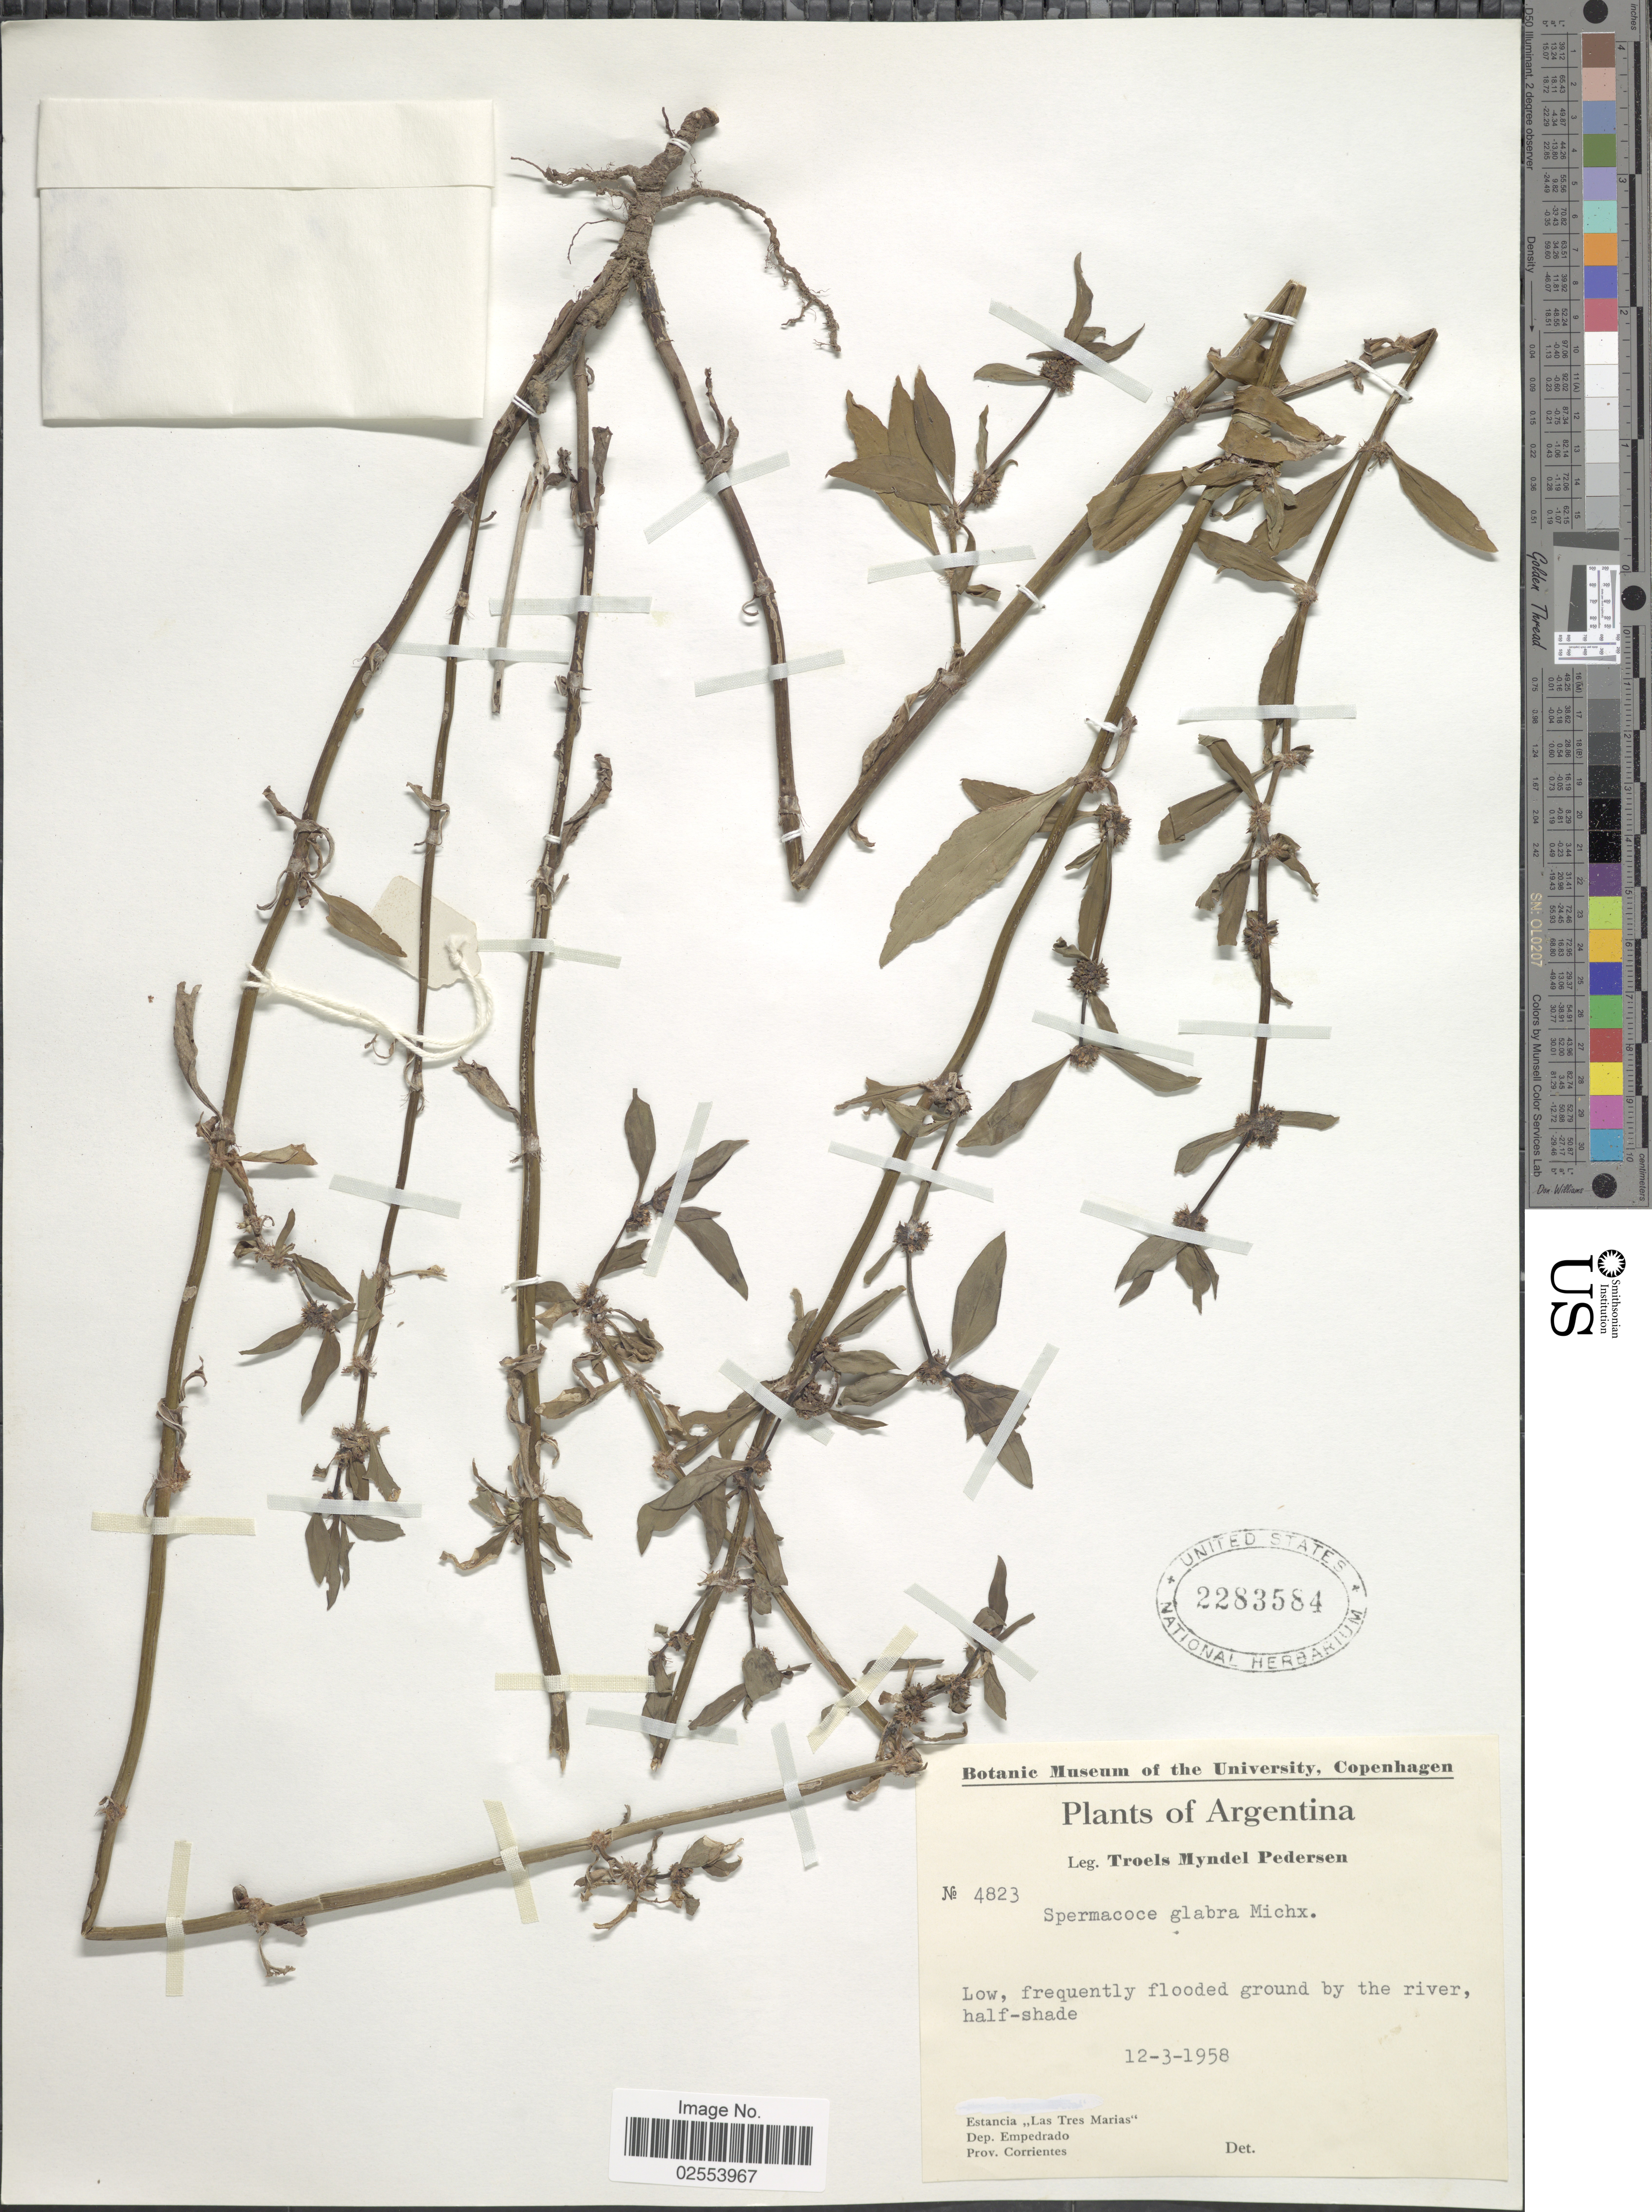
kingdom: Plantae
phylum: Tracheophyta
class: Magnoliopsida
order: Gentianales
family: Rubiaceae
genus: Spermacoce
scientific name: Spermacoce riparia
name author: Cham. & Schltdl.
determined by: Florentin, Mariela Nunez, (CTES), Instituto de Botanica del Nordeste (ARGENTINA)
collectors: T. Pederson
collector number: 4823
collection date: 1958-03-12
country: Argentina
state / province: Corrientes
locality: Flooded ground by the river, Estancia "Las Tres Marias", Dep. Empedrado.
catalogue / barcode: US 2283584